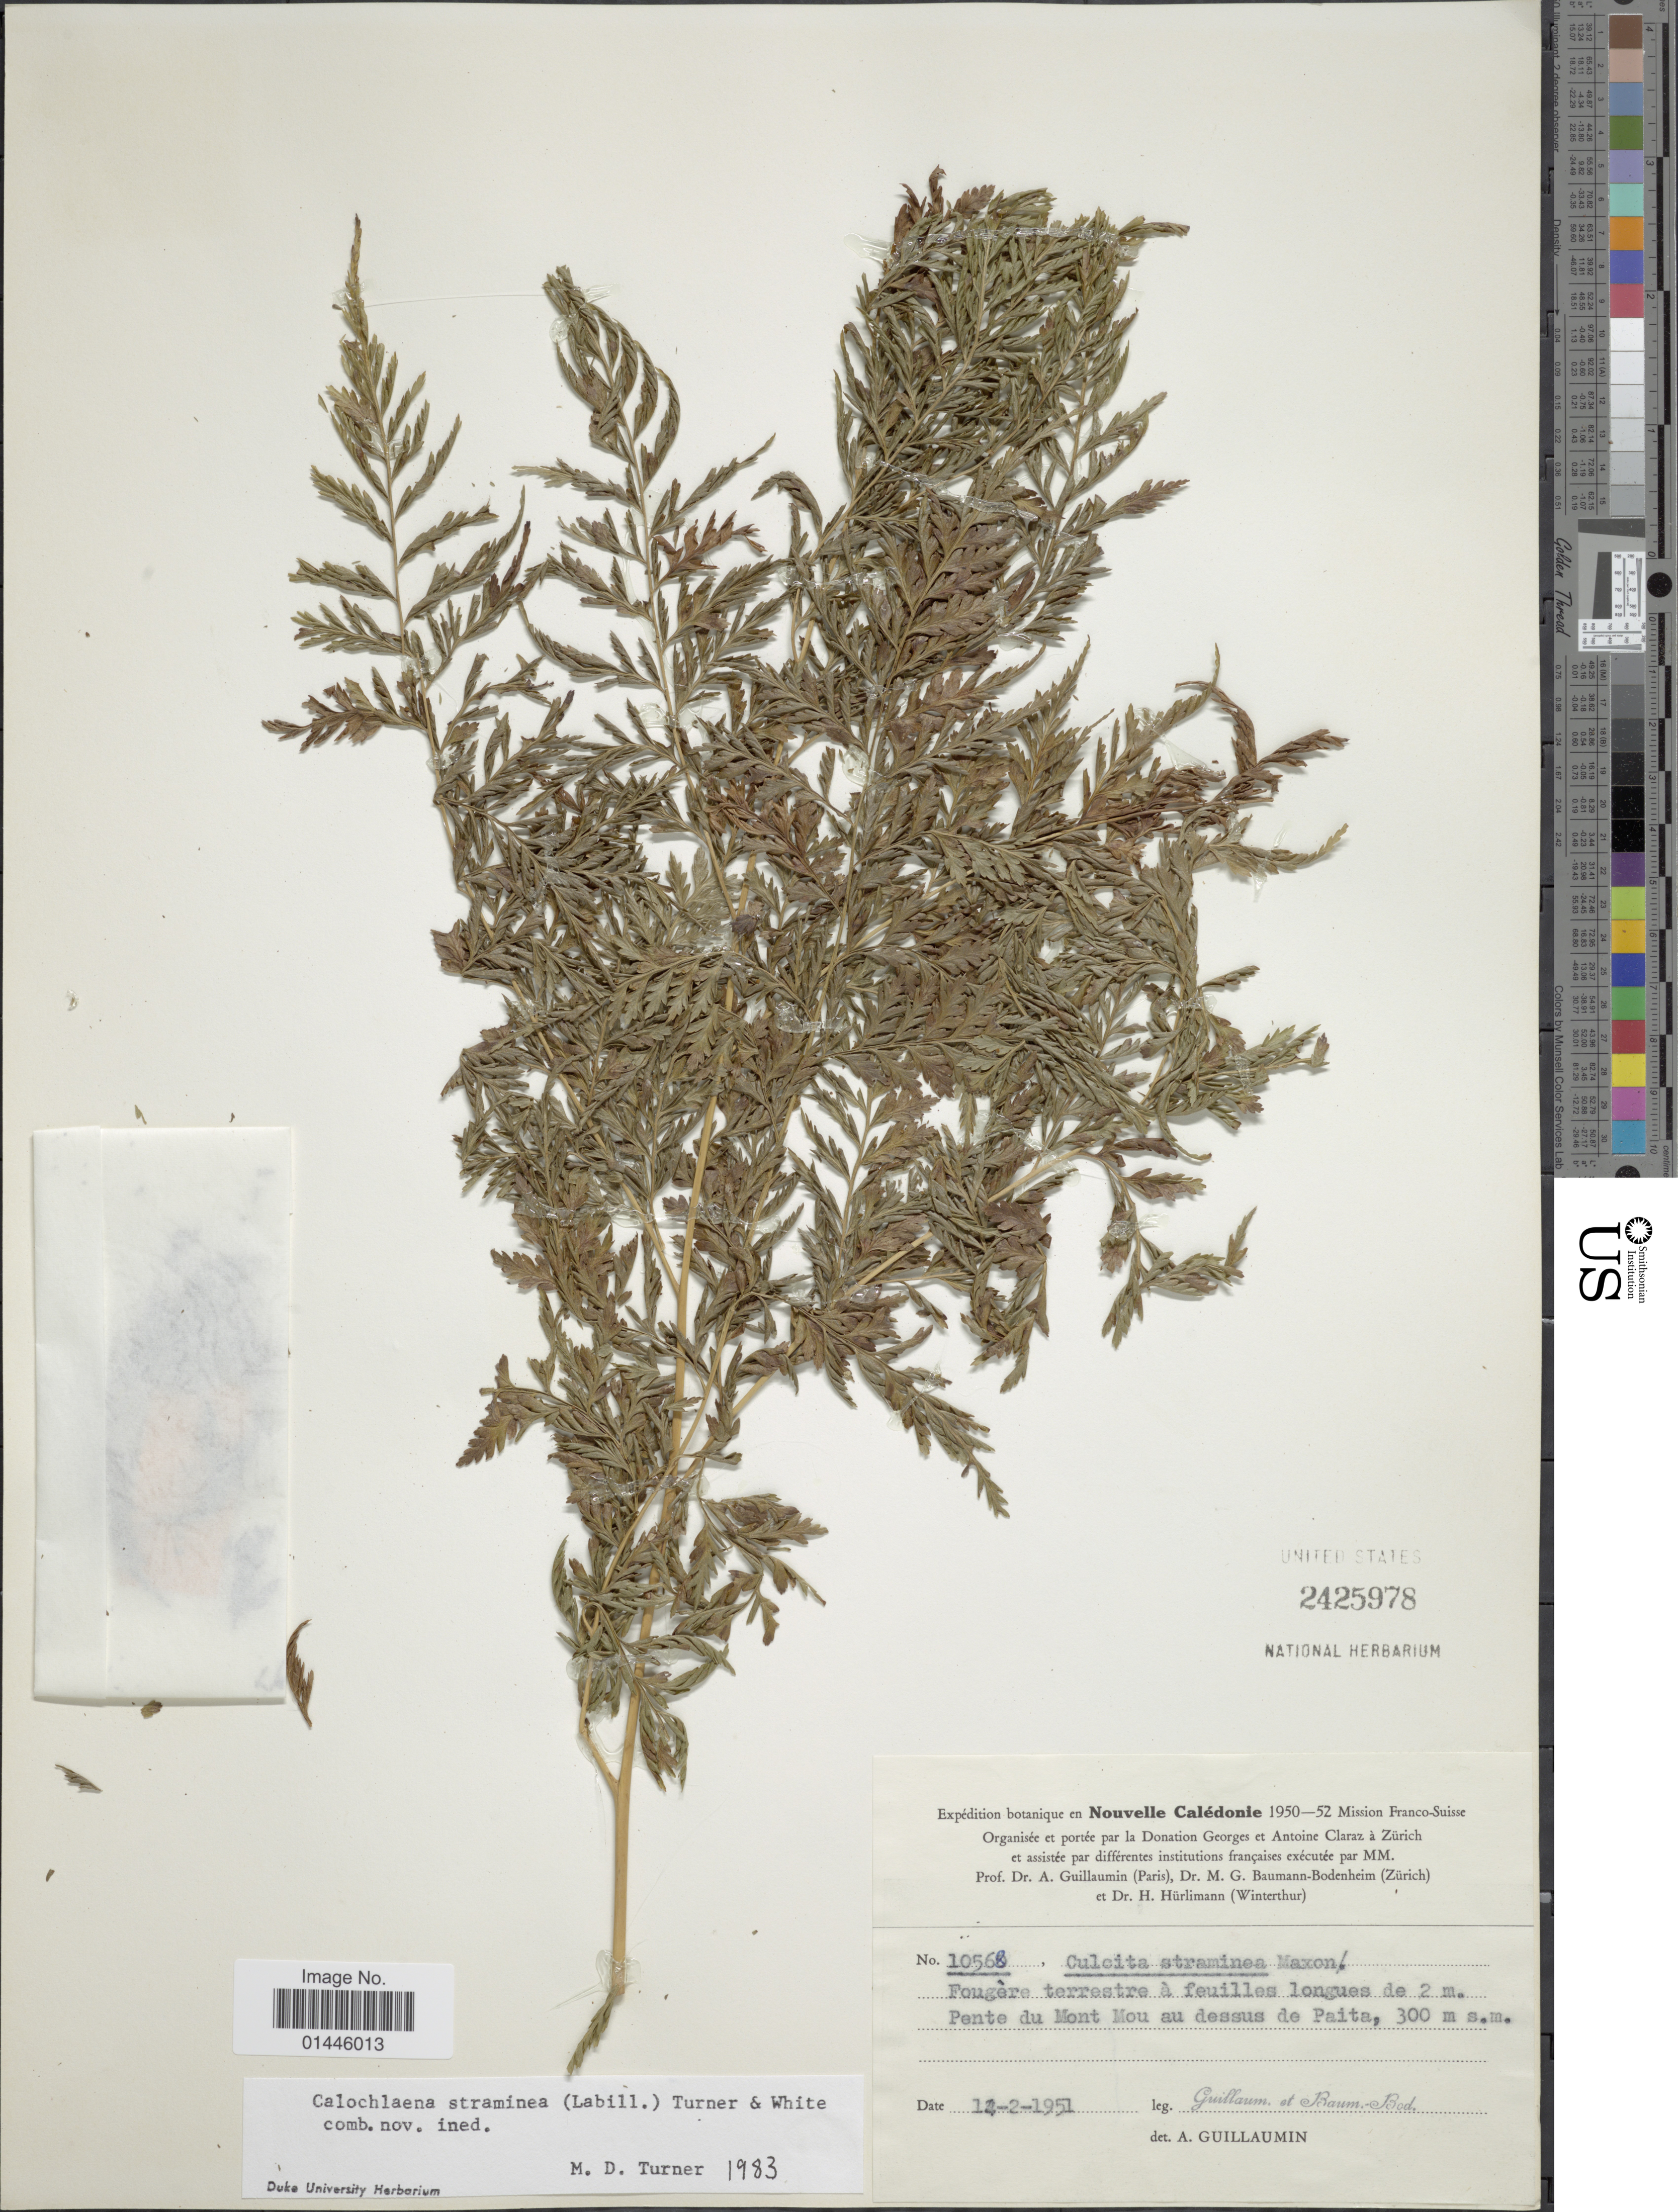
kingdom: Plantae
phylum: Tracheophyta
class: Polypodiopsida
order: Cyatheales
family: Dicksoniaceae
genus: Calochlaena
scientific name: Calochlaena straminea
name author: (Labill.) M.D. Turner & R.A. White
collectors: A. Guillaumin & M. G. Baumann-Bodenheim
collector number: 10568*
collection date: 1951-02-14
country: New Caledonia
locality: Nouvelle Caledonie, Pente du Mont Mou au dessus de Paita.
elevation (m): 300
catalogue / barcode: US 2425978